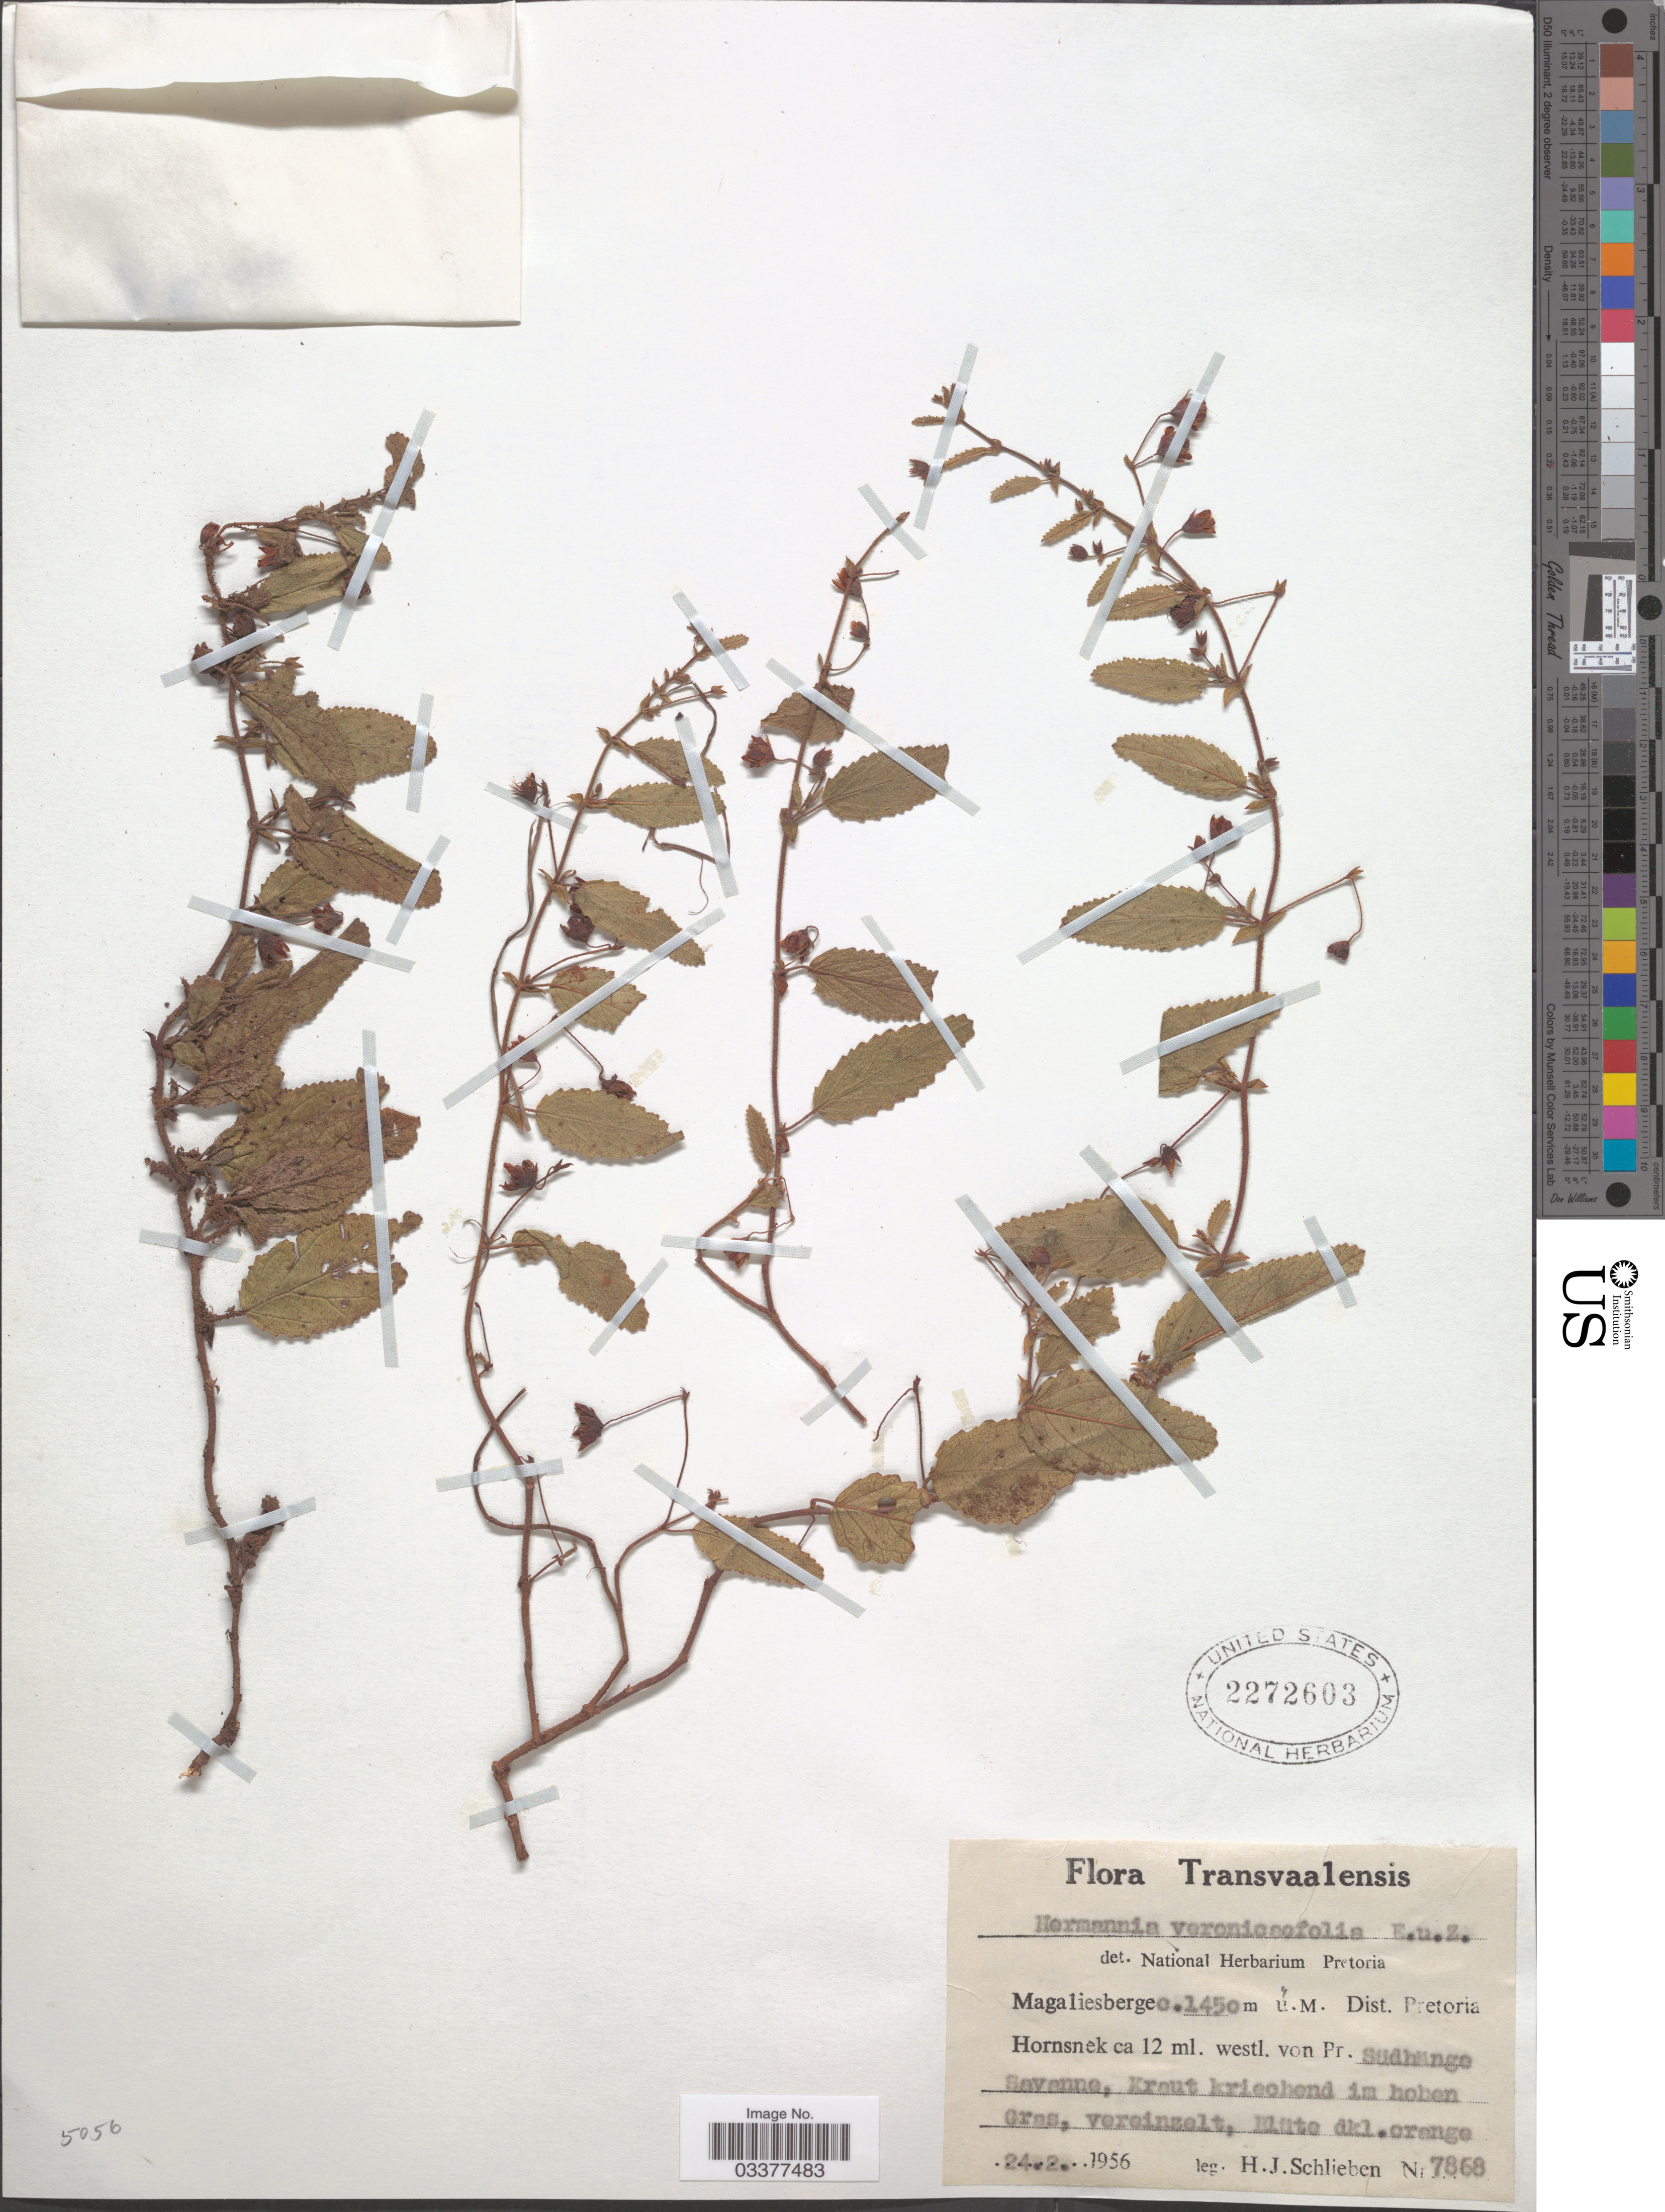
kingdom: Plantae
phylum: Tracheophyta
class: Magnoliopsida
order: Malvales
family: Malvaceae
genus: Hermannia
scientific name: Hermannia vernonicifolia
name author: Eckl. & Zeyh.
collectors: H. J. Schlieben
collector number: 7868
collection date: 1956-02-24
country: South Africa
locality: Transvaalensis. Magaliesberge. Dist. Pretoria. Hornsnek ca 12 ml. westl. von Pr. Südhänge Savanne.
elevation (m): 1450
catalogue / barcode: US 2272603